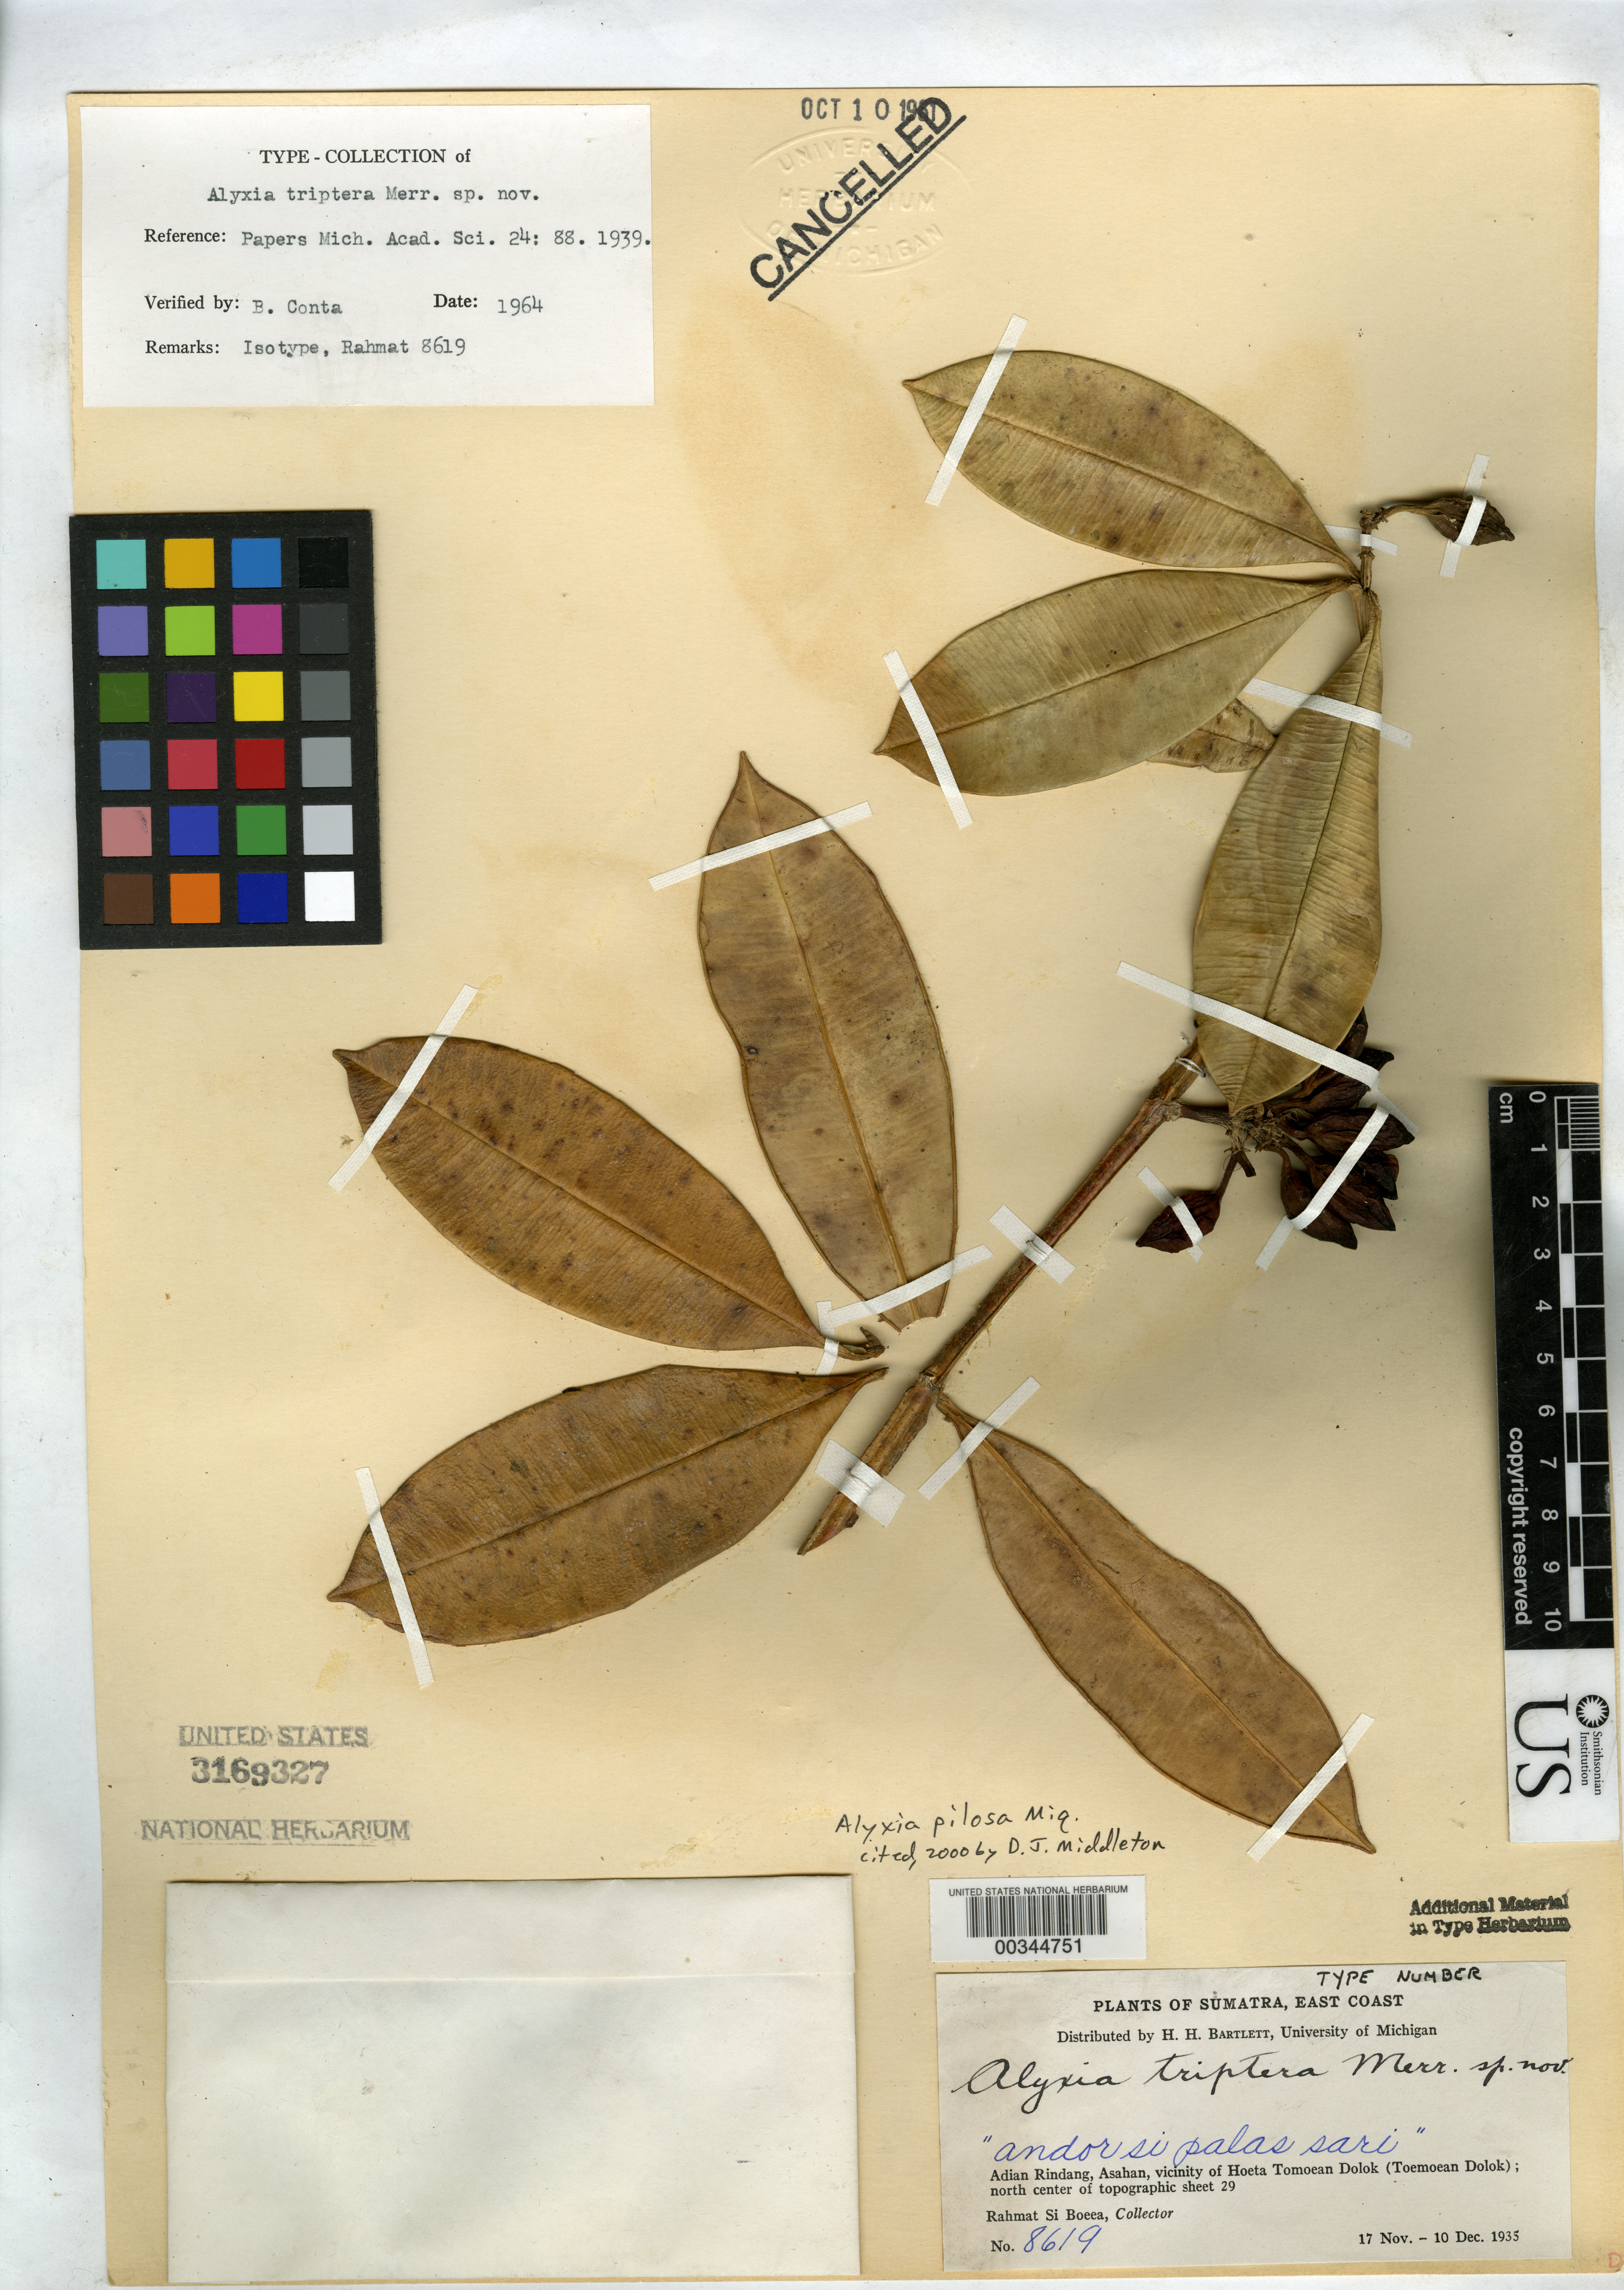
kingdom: Plantae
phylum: Tracheophyta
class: Magnoliopsida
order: Gentianales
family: Apocynaceae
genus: Alyxia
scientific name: Alyxia triptera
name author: Merr.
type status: Isotype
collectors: Rahmat Si Boeea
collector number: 8619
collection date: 1935-11-17/1935-12-10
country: Indonesia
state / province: Sumatra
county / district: Aceh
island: Sumatra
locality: Adian Rindang, Asahan, vicinity of Hoeta Tomoean Dolok (Toemoean Dolok), N Center of topographic sheet 29.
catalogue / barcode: US 3169327